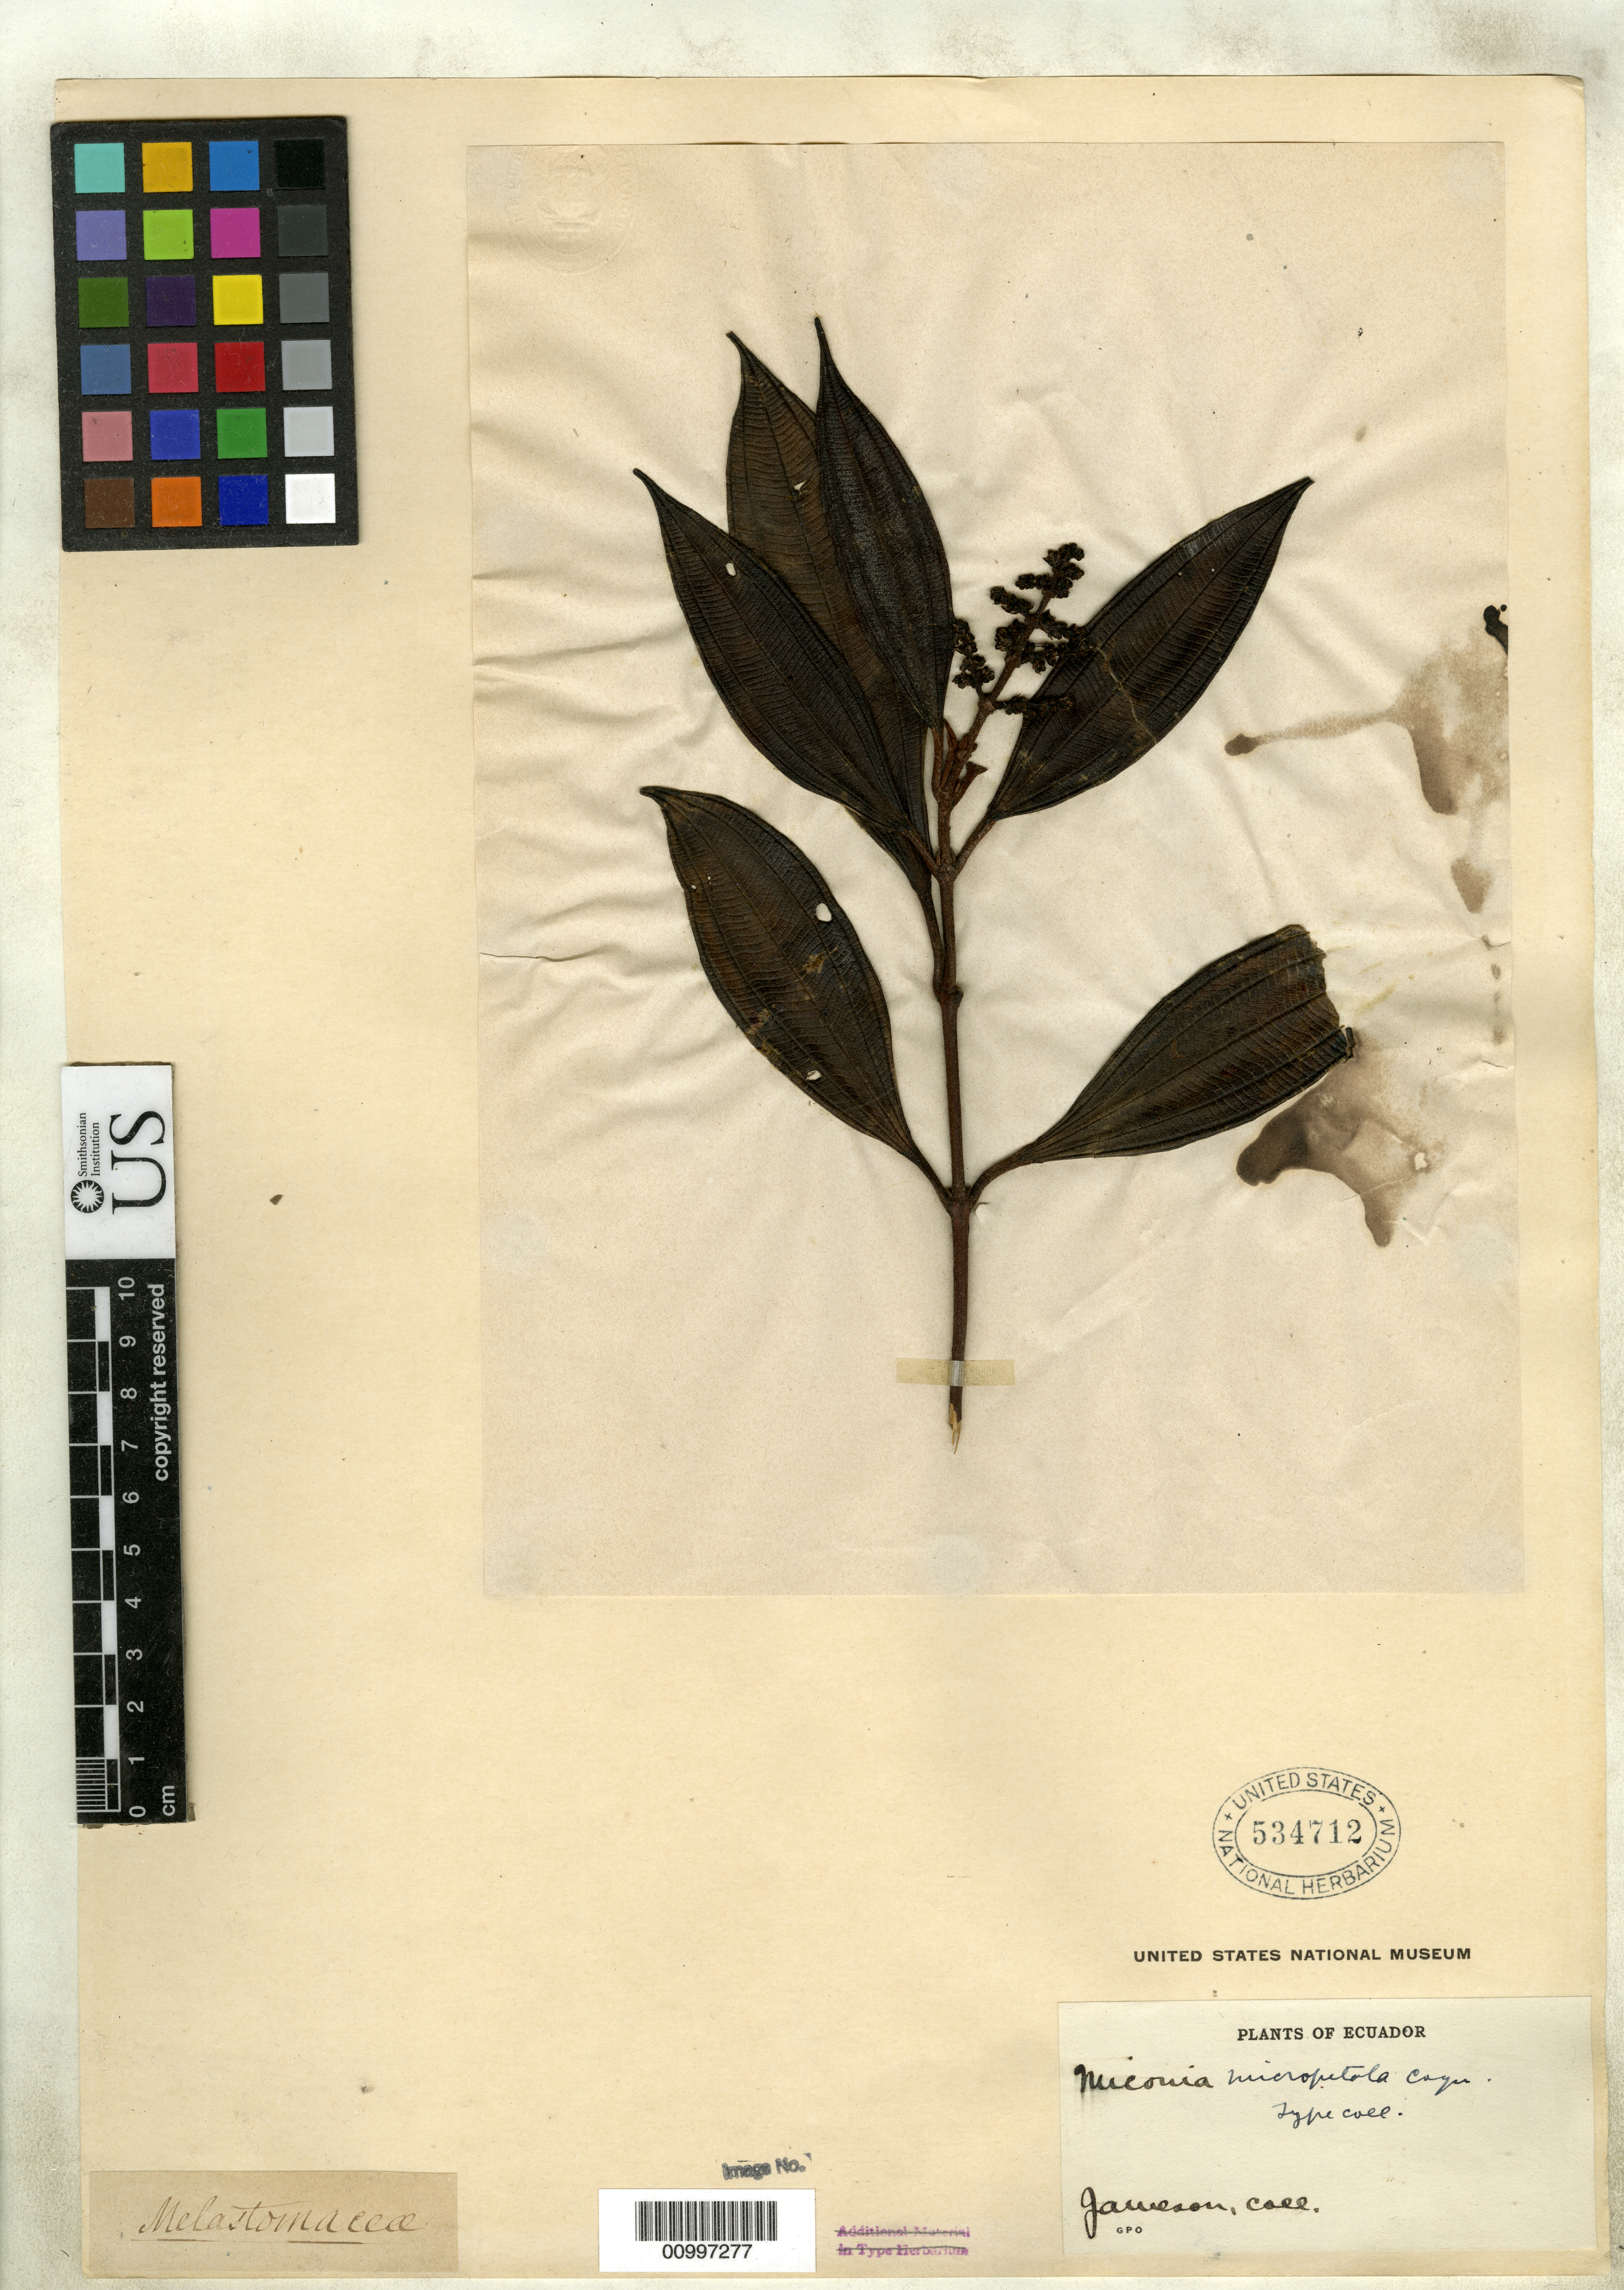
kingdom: Plantae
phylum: Tracheophyta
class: Magnoliopsida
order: Myrtales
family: Melastomataceae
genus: Miconia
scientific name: Miconia micropetala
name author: Cogn. in A. DC.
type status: Isotype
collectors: W. Jameson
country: Ecuador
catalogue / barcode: US 534712